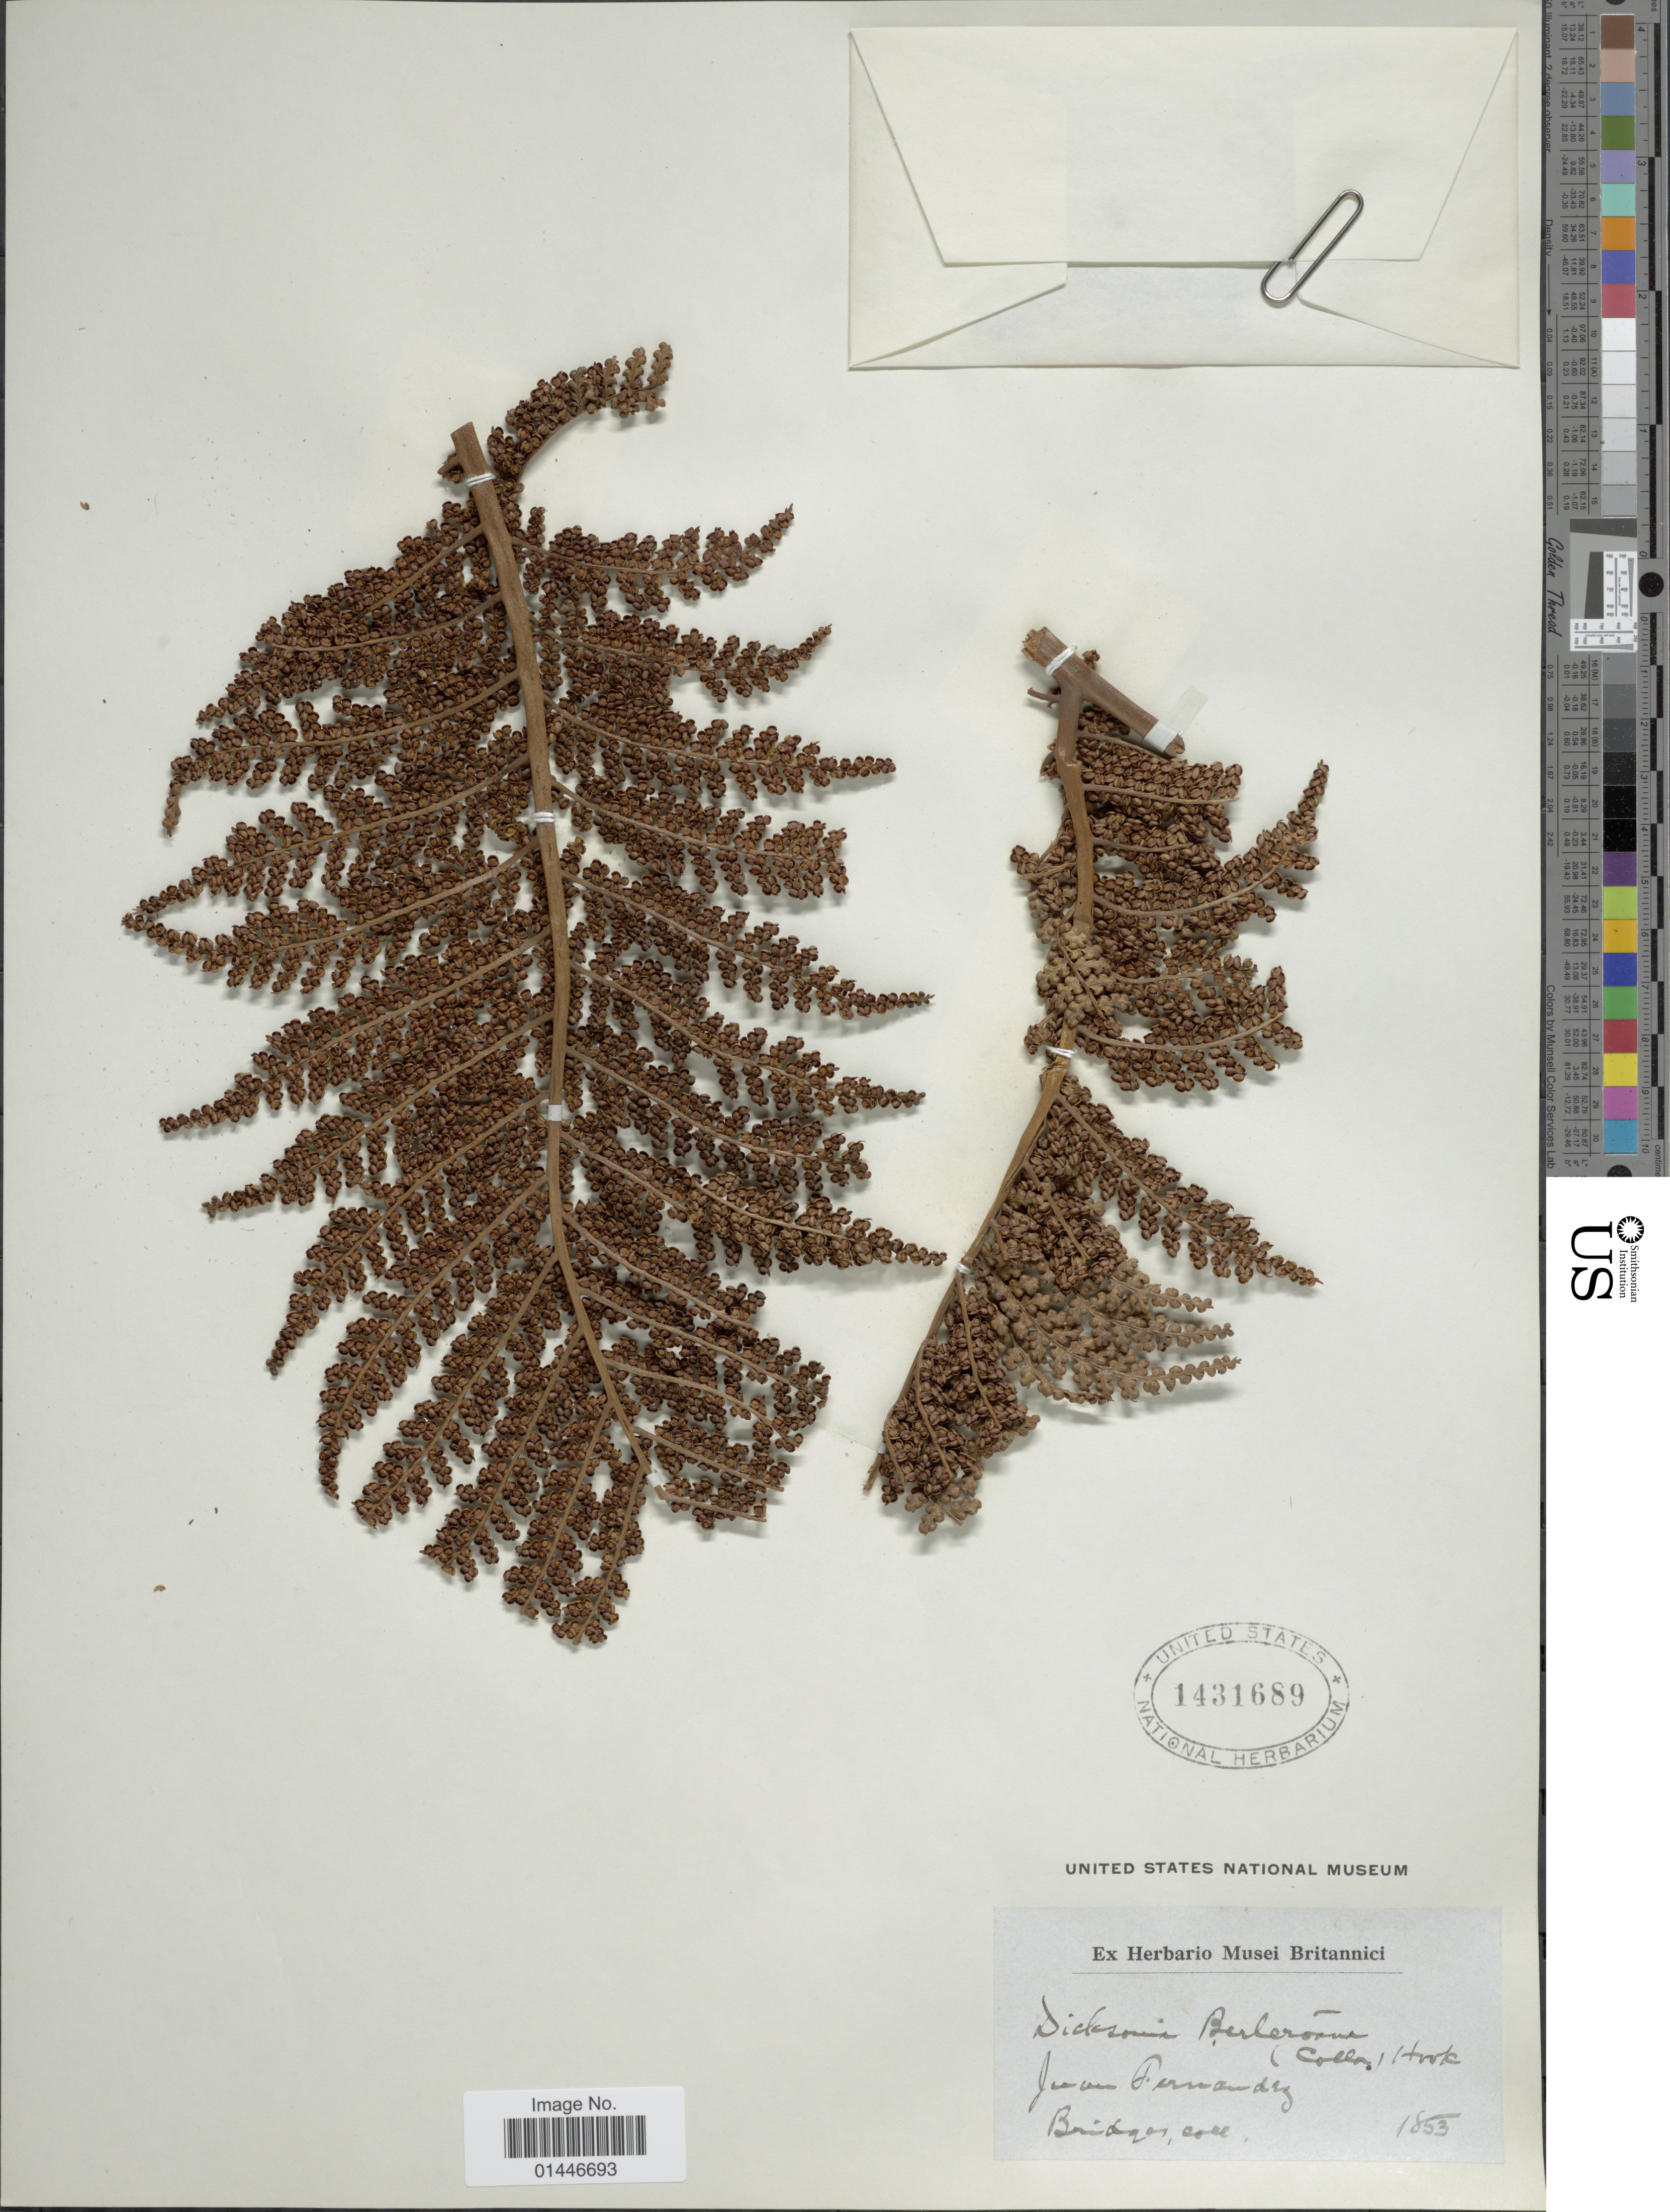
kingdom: Plantae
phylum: Tracheophyta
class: Polypodiopsida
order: Cyatheales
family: Dicksoniaceae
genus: Dicksonia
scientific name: Dicksonia berteriana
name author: (Colla) Hook.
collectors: Bridges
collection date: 1835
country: Chile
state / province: Valparaíso (V)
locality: Juan Fernandez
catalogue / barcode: US 1431689